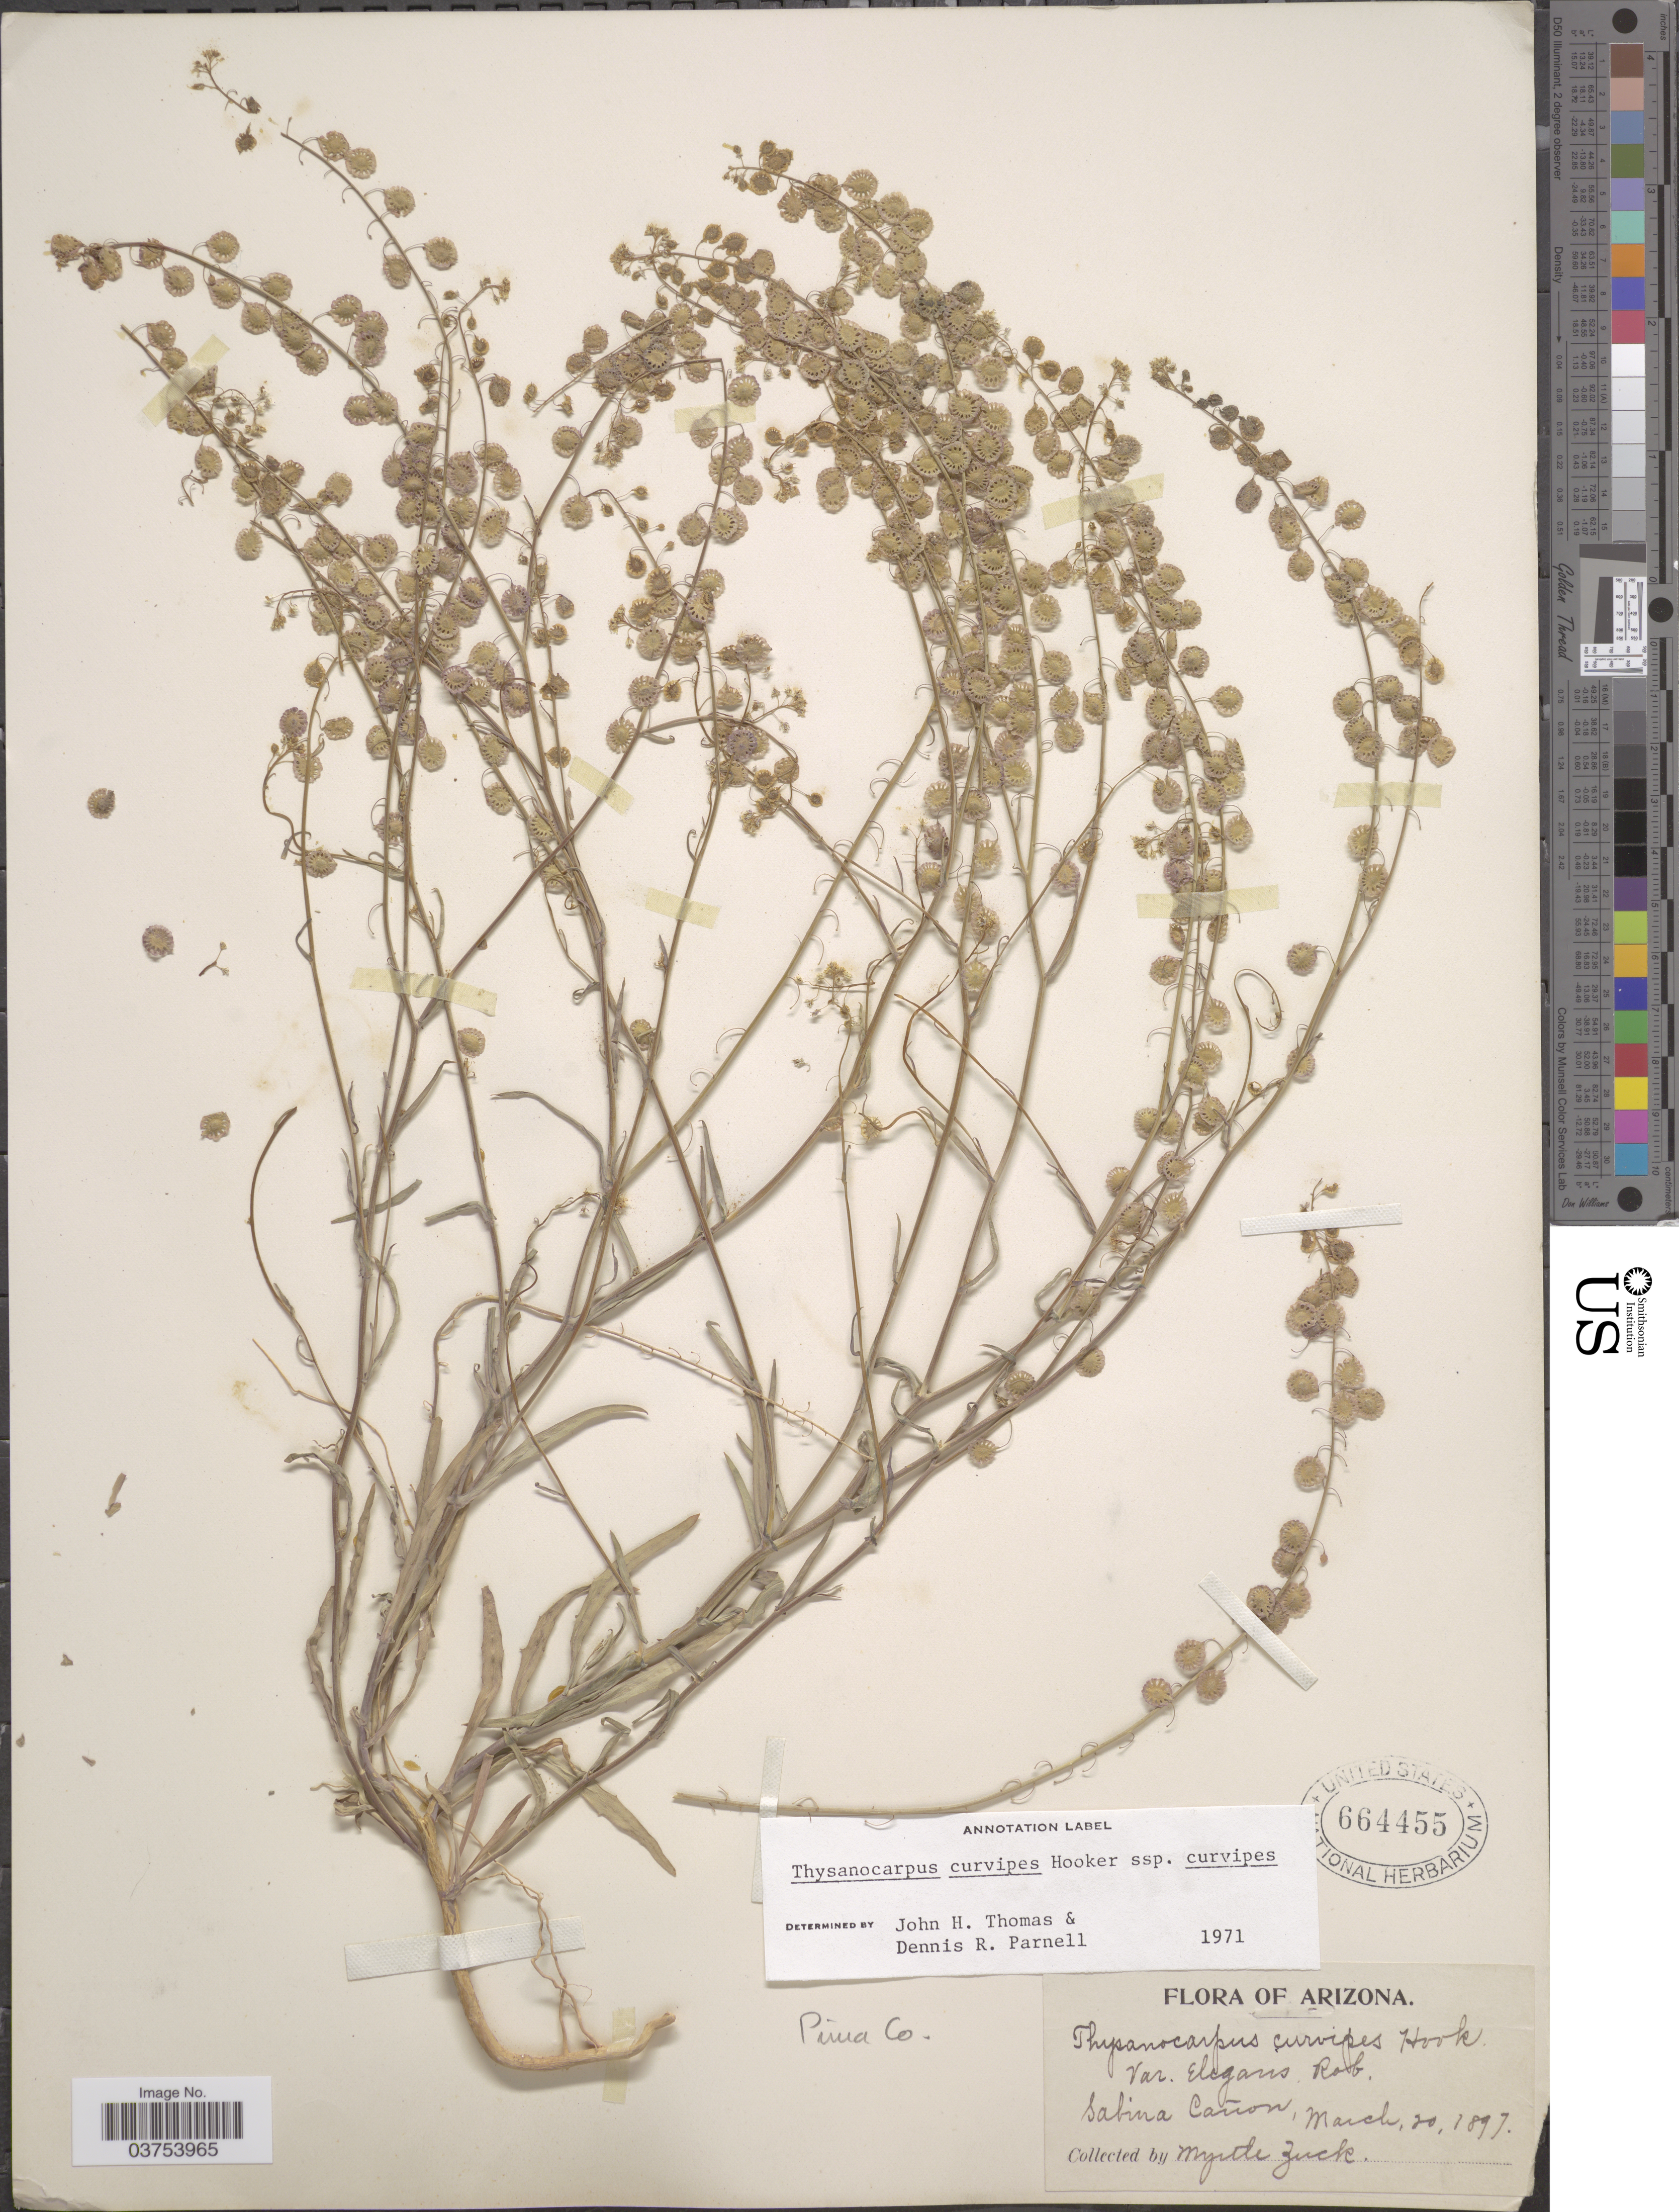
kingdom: Plantae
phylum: Tracheophyta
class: Magnoliopsida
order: Brassicales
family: Brassicaceae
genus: Thysanocarpus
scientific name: Thysanocarpus curvipes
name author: Hook.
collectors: M. Zuck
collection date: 1897-03-20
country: United States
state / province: Arizona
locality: Pima Co. Sabina Cañon.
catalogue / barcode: US 664455